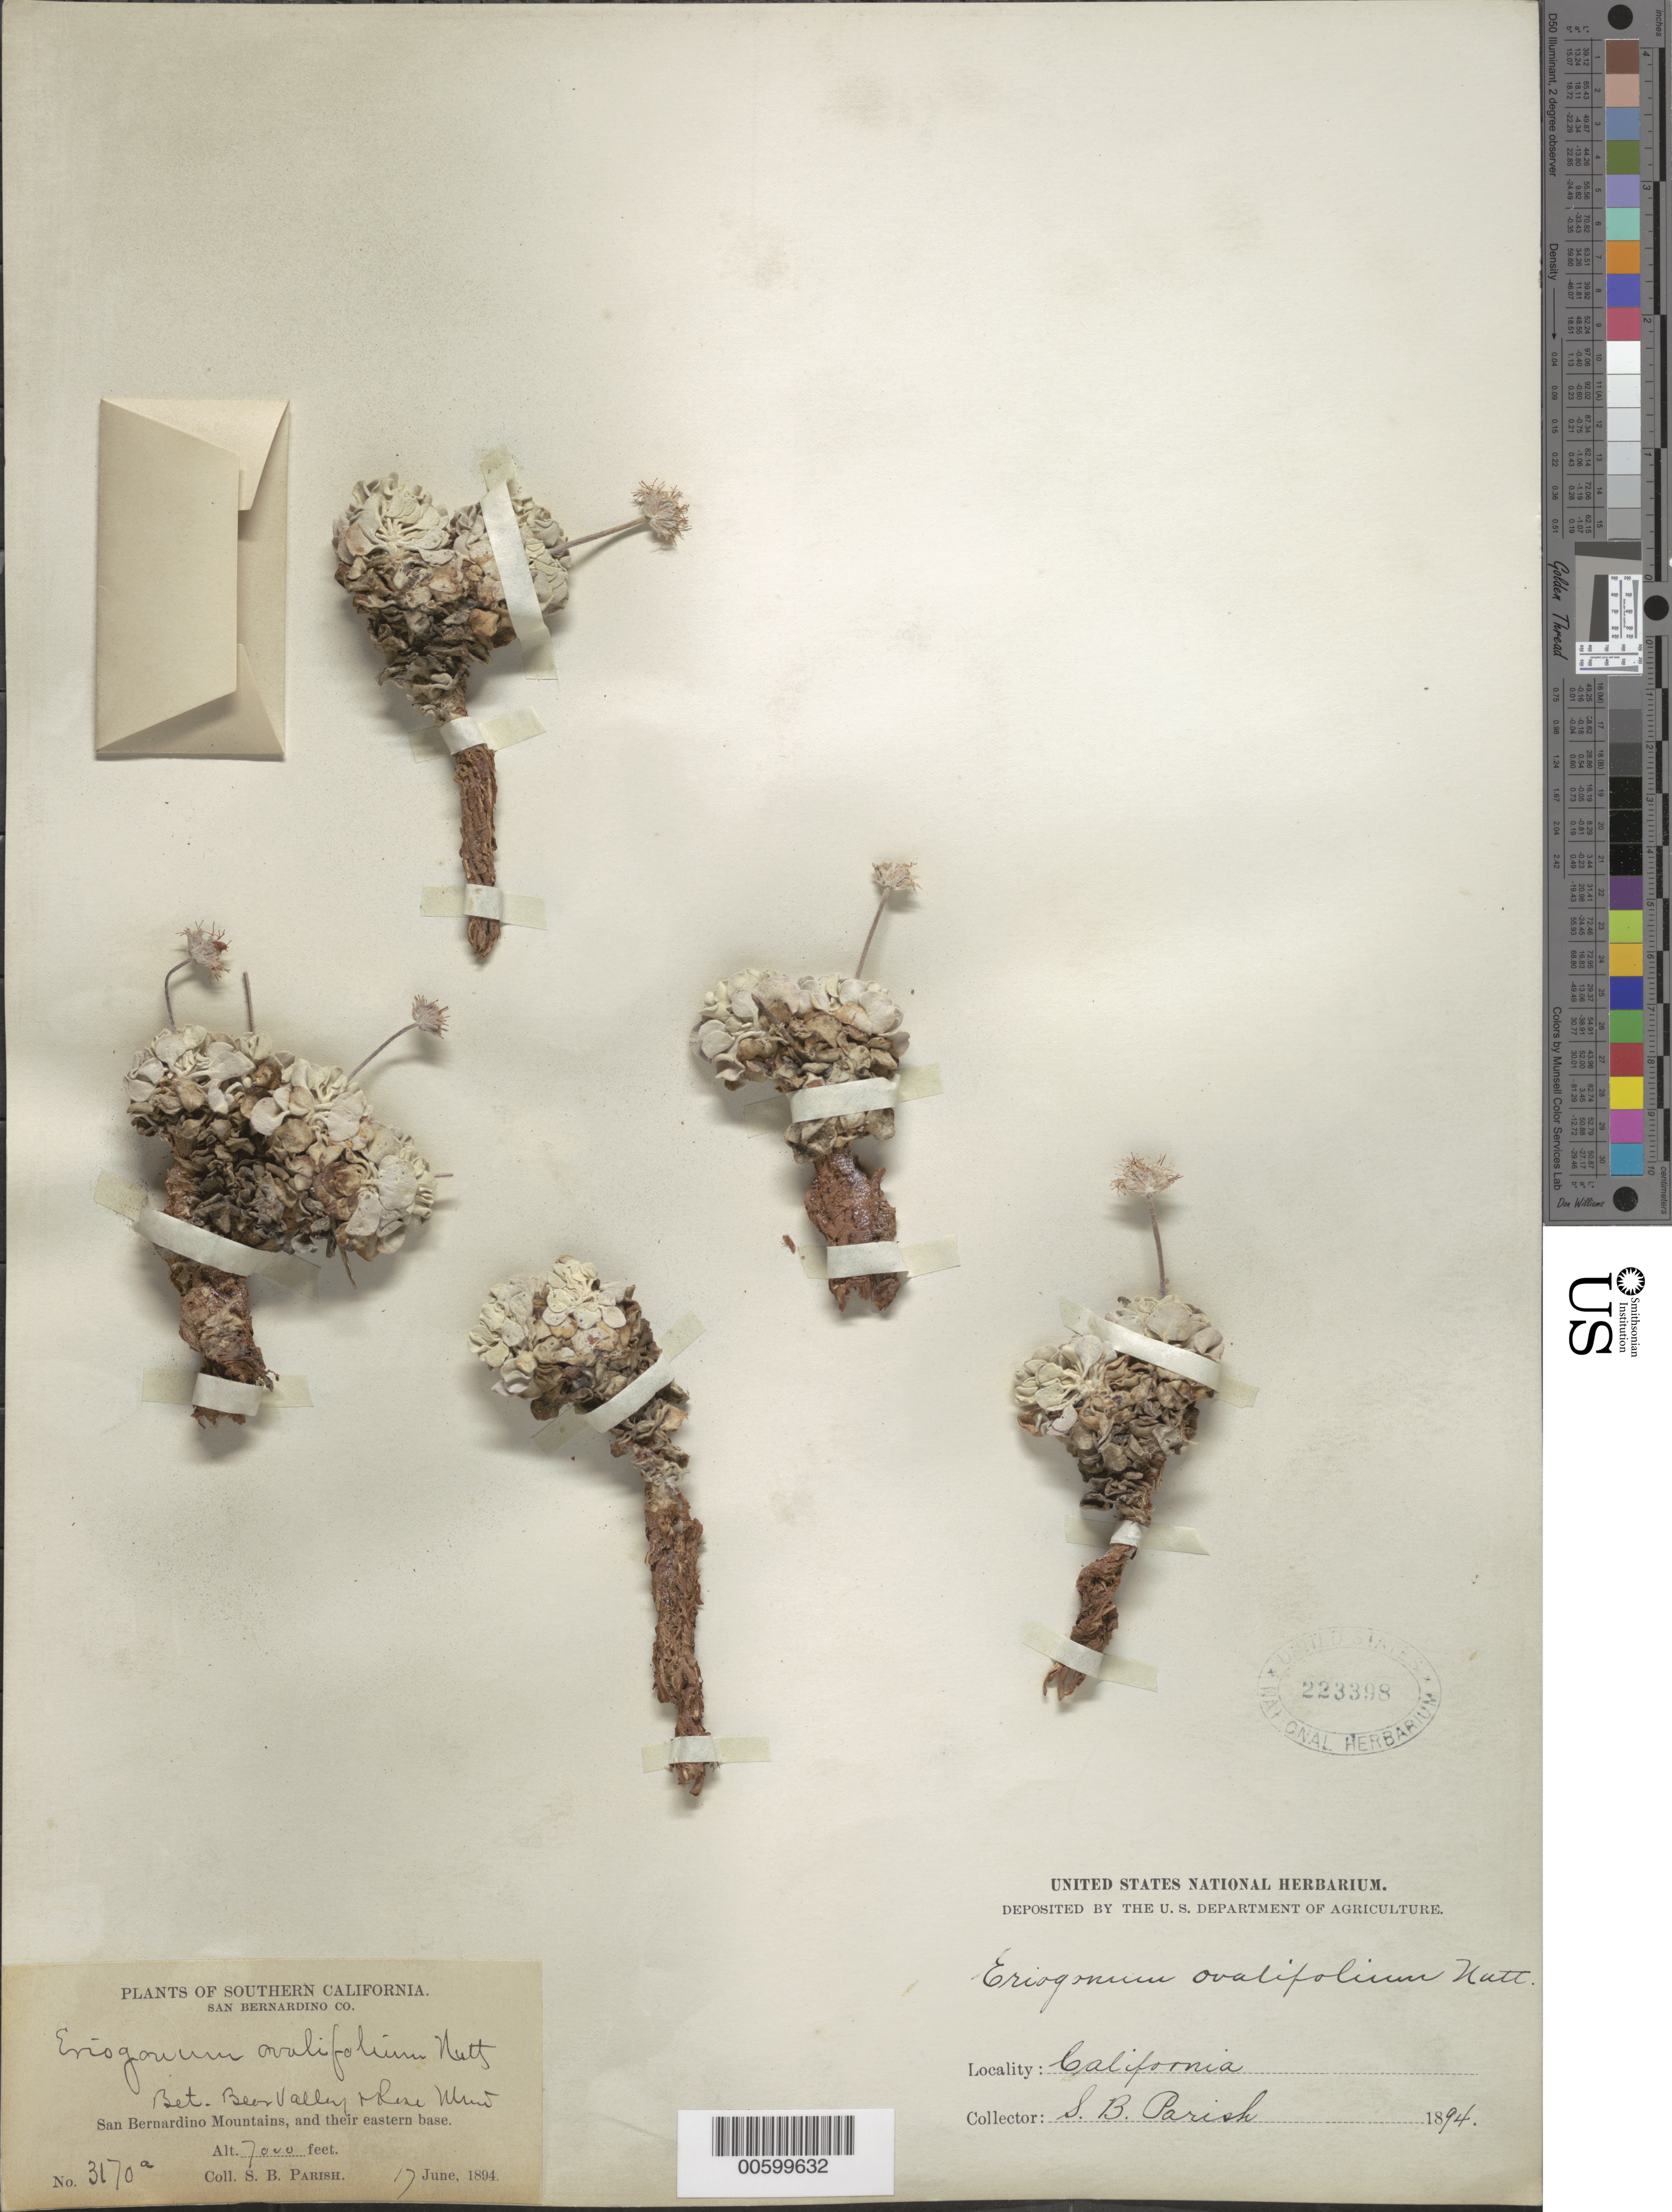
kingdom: Plantae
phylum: Tracheophyta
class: Magnoliopsida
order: Caryophyllales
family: Polygonaceae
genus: Eriogonum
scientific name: Eriogonum ovalifolium subsp. vineum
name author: (Small) S. Stokes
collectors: S. B. Parish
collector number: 3170a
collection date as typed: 17 Jun 1894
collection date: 1894-06-17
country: United States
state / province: California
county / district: San Bernardino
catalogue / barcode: US 223398